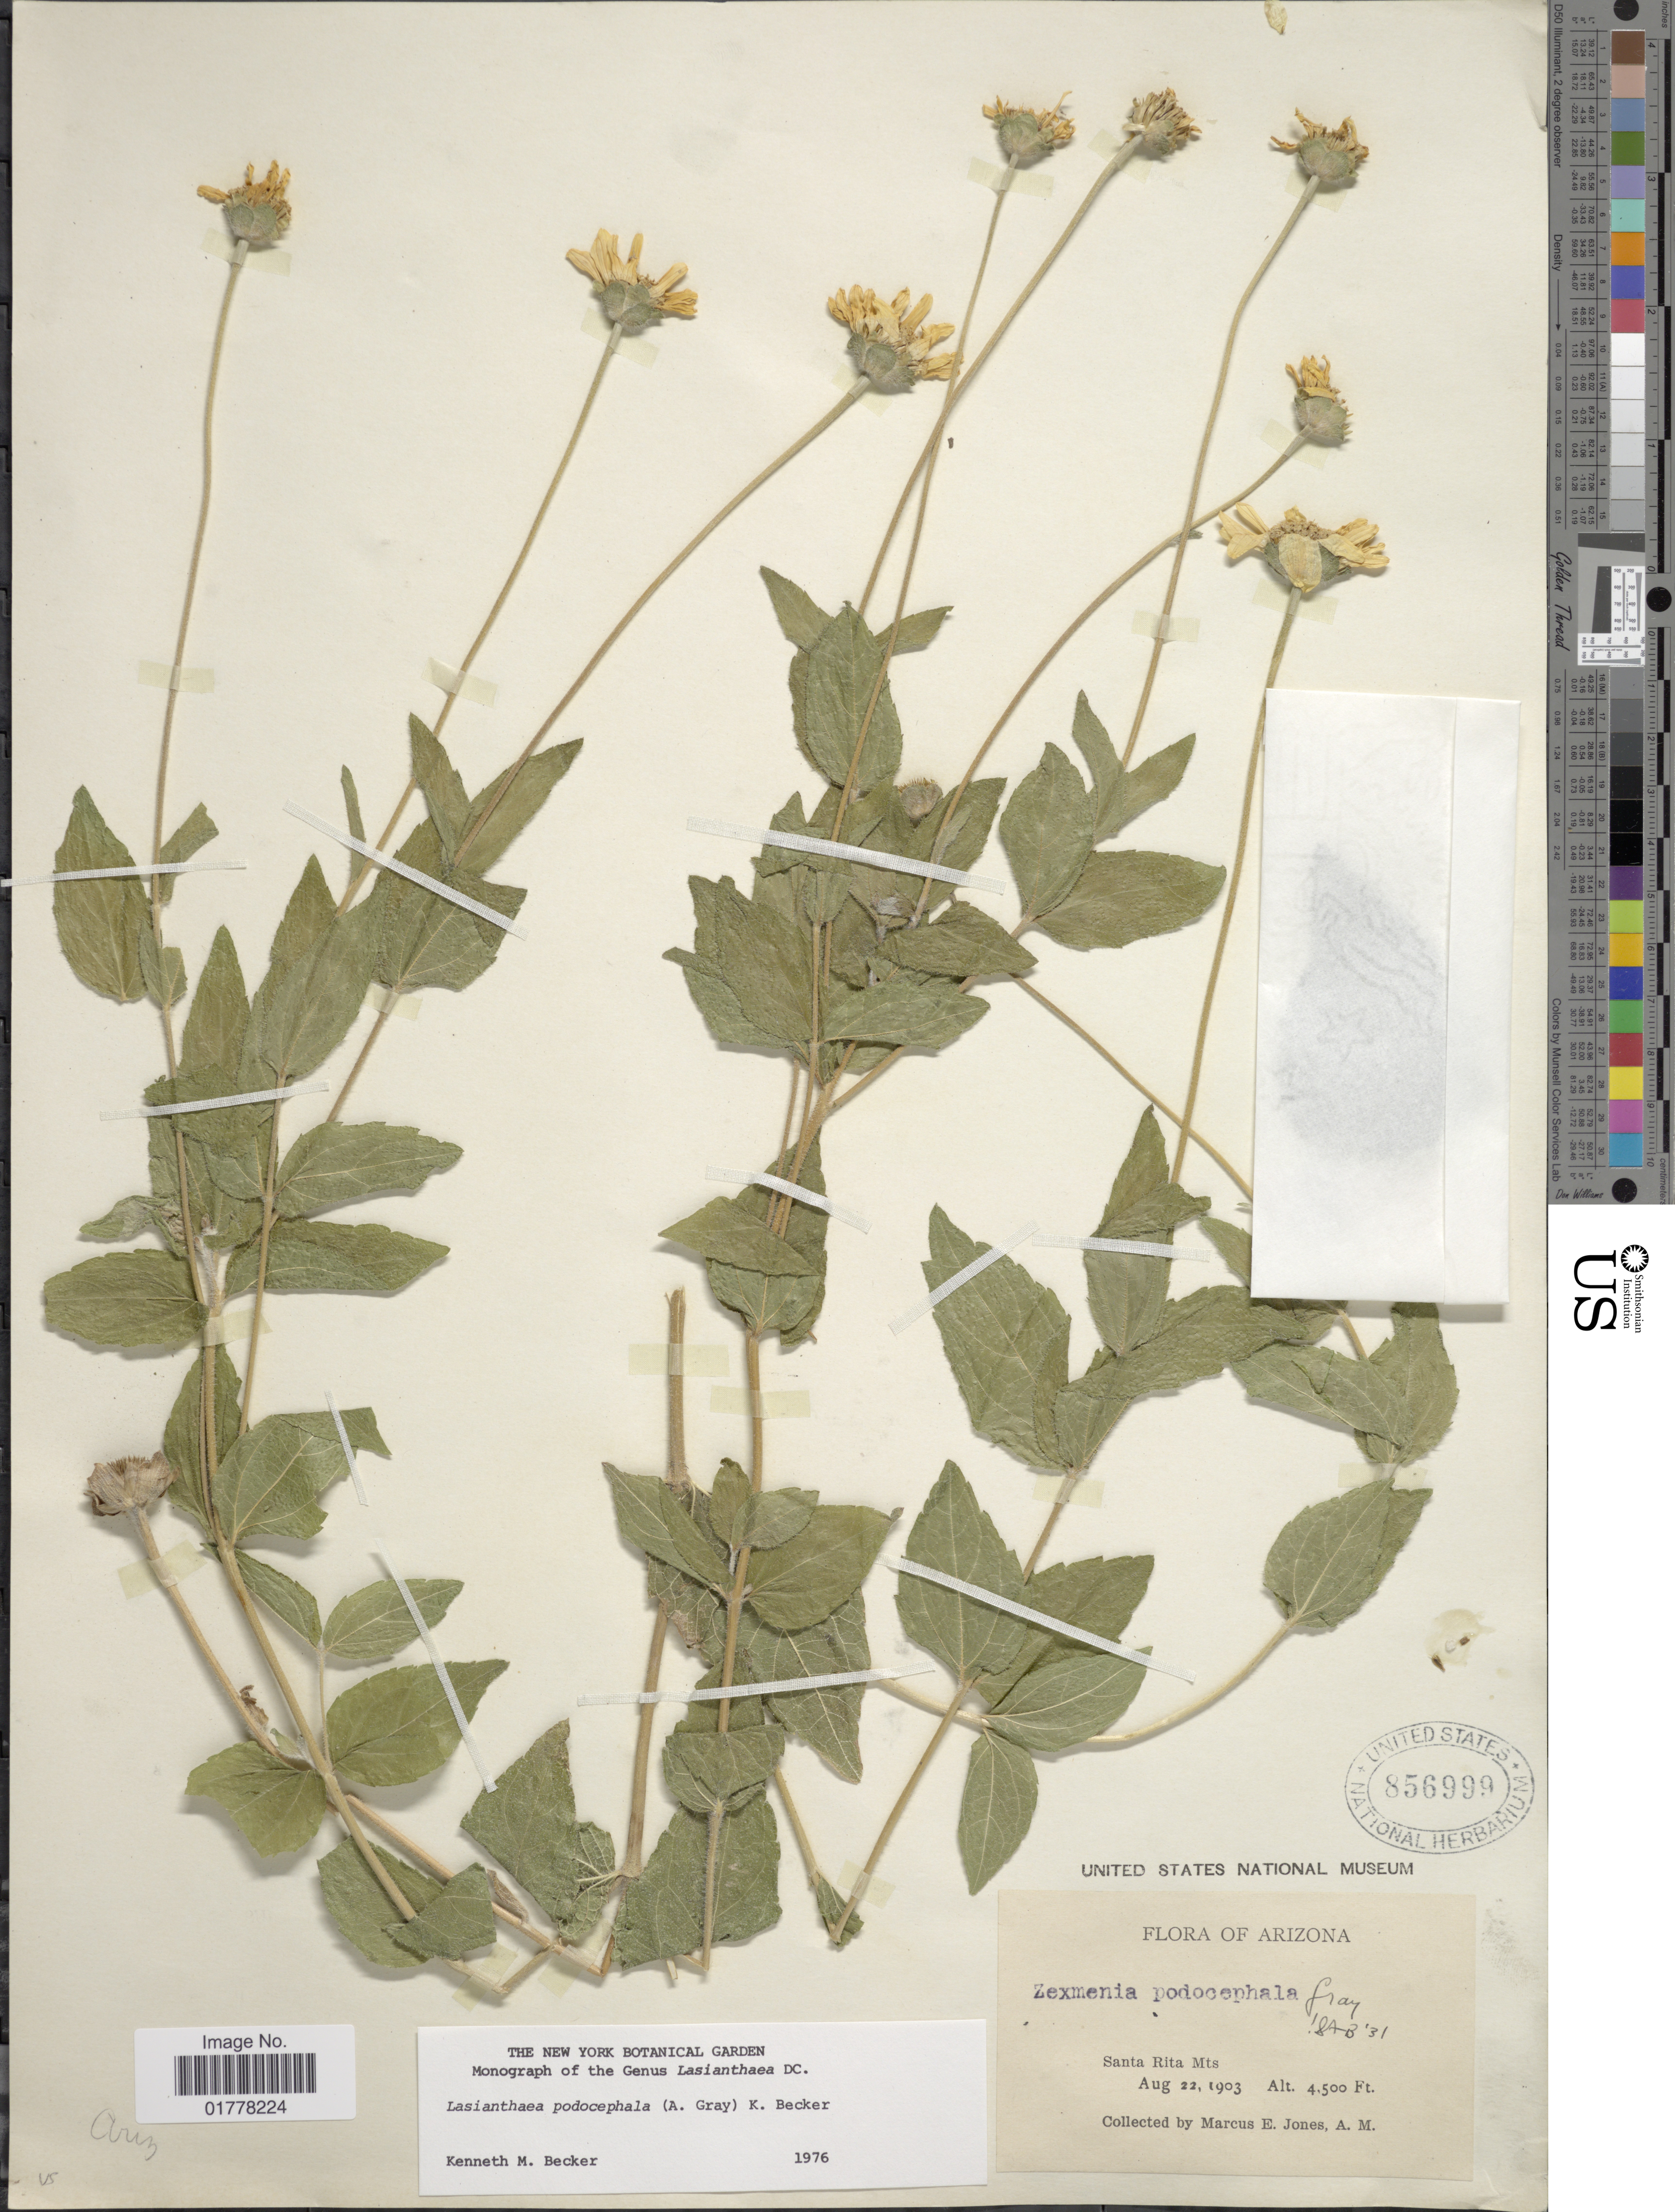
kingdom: Plantae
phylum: Tracheophyta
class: Magnoliopsida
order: Asterales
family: Asteraceae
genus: Lasianthaea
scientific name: Lasianthaea podocephala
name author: (A. Gray) K.M. Becker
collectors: M. E. Jones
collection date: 1903-08-22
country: United States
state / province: Arizona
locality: Santa Rita Mts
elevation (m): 1372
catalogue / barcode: US 856999